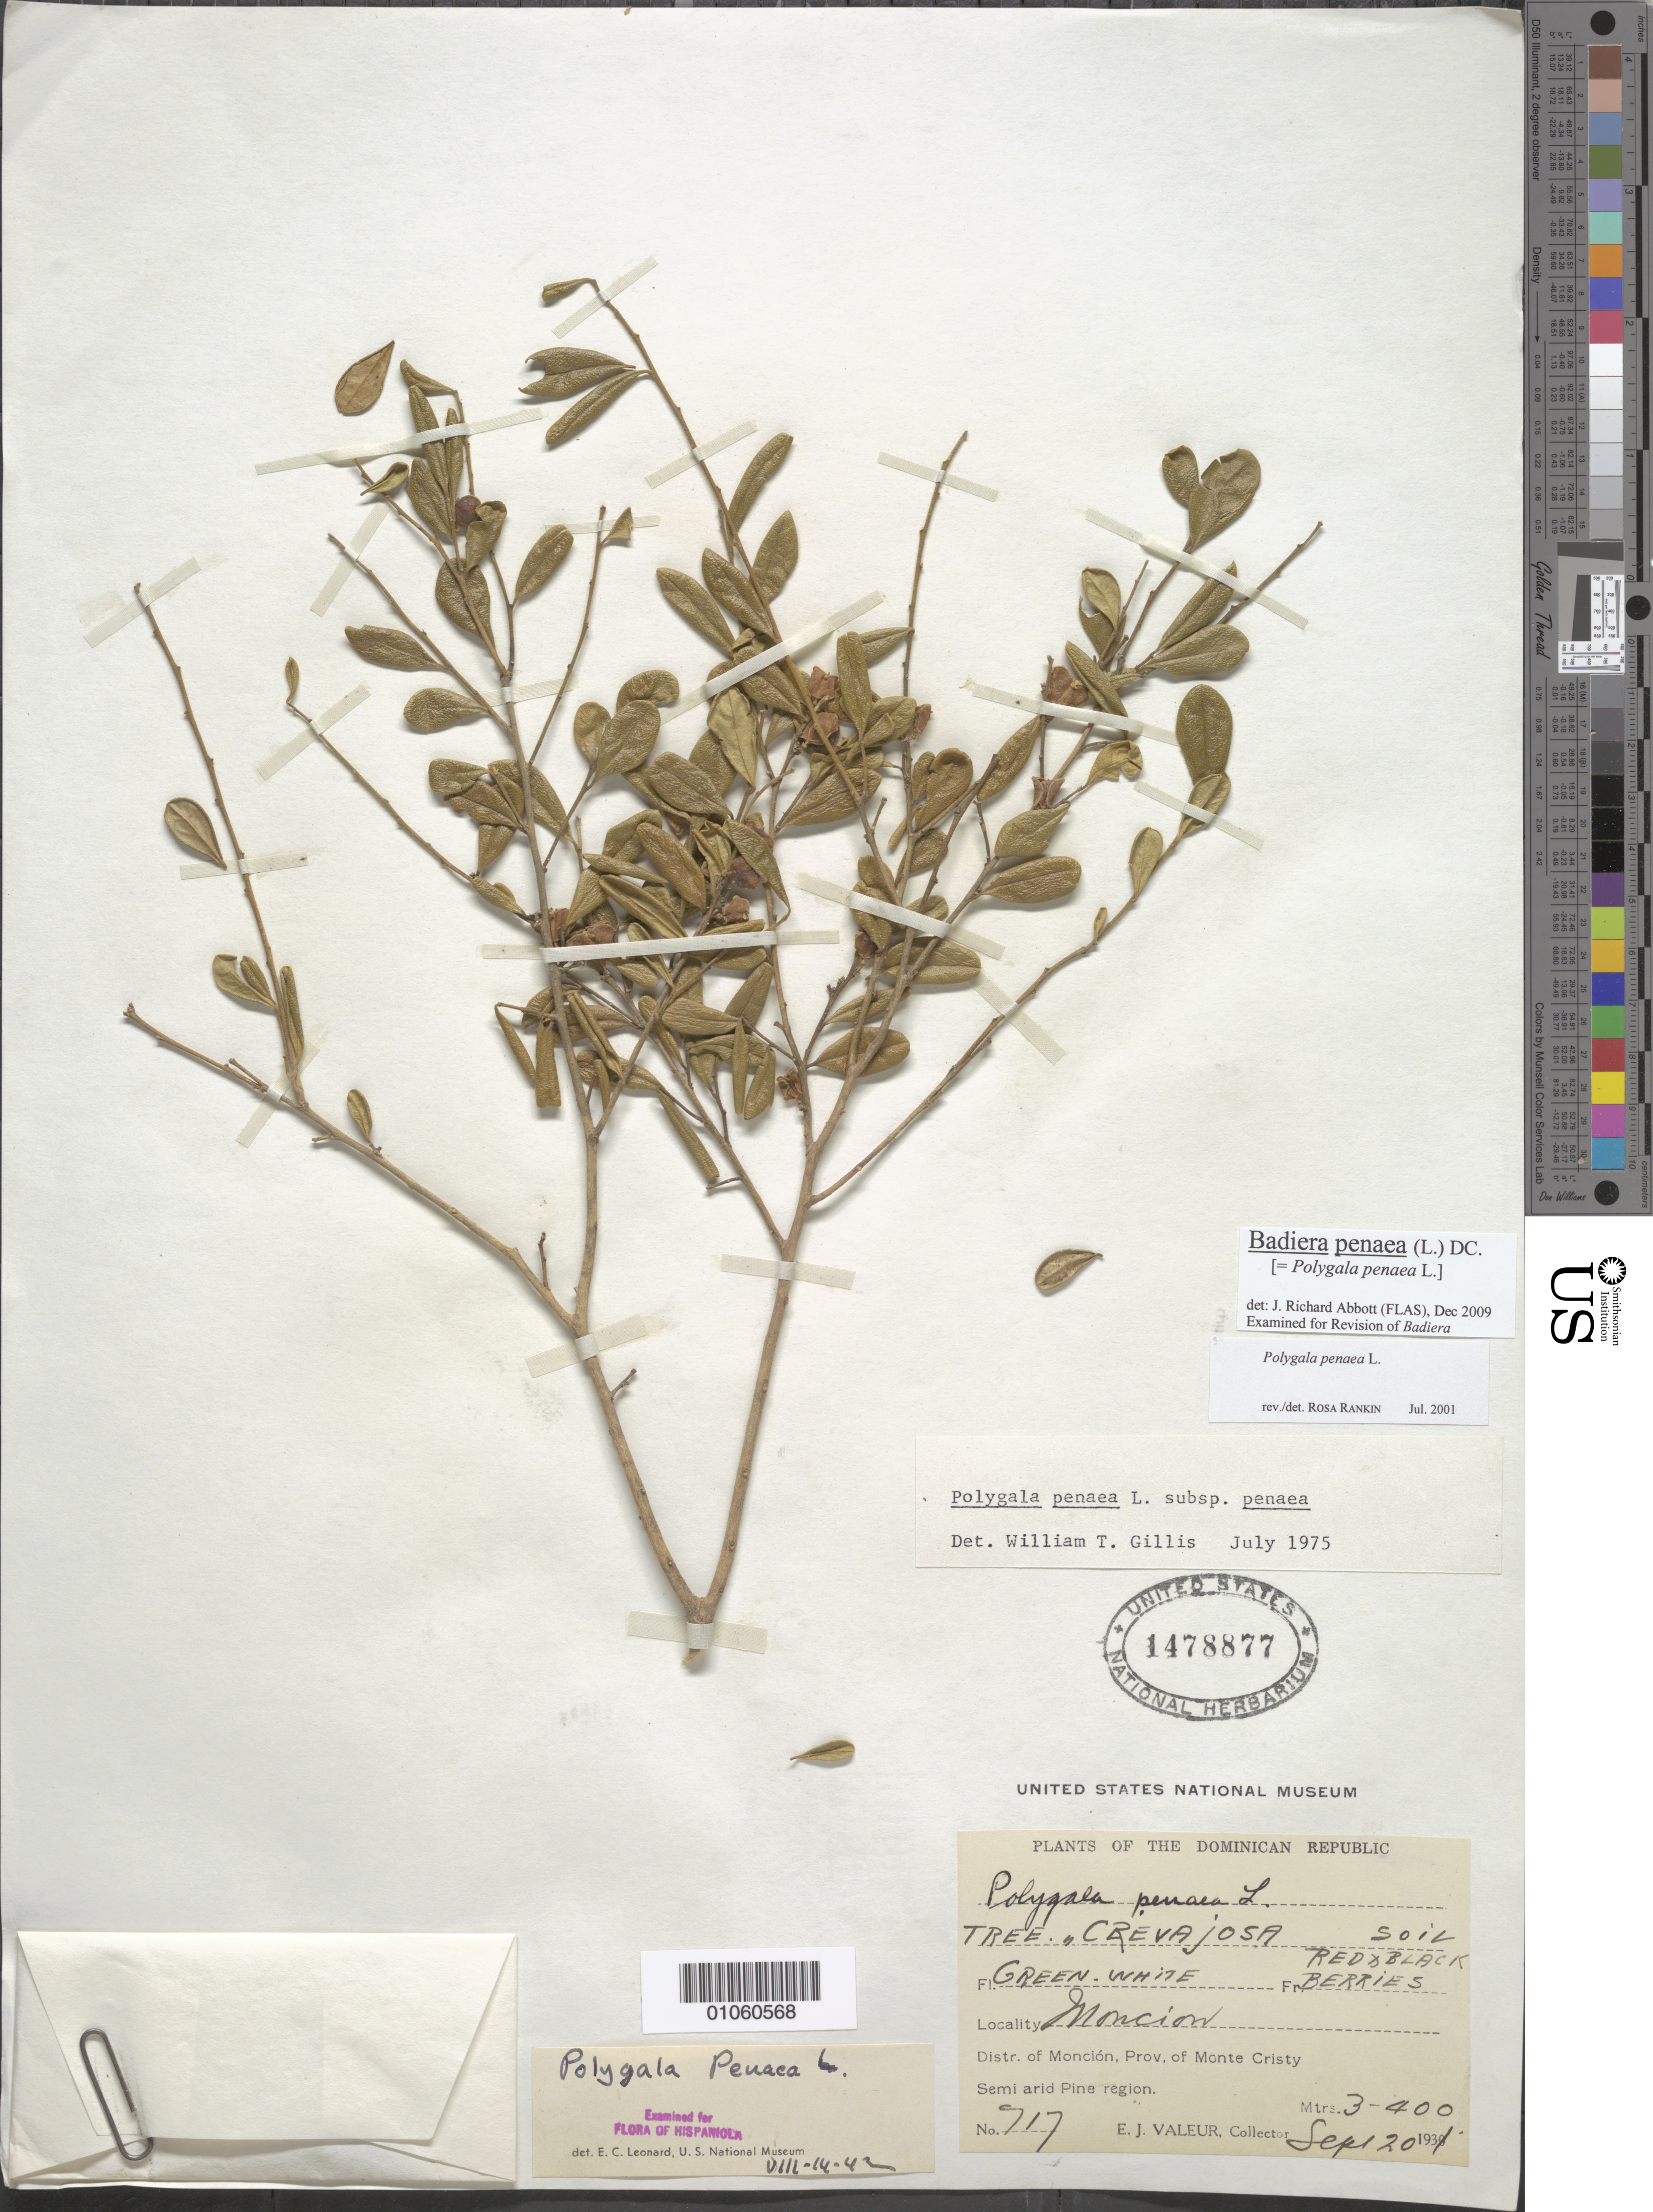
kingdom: Plantae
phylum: Tracheophyta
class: Magnoliopsida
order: Fabales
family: Polygalaceae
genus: Badiera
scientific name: Badiera penaea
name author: (L.) DC.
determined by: Abbott, J. R., (FLAS)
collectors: E. Valeur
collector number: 717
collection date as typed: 20 Sep 1931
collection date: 1931-09-20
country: Dominican Republic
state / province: Monte Cristi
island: Hispaniola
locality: Monción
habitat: Semi-arid region, crevajosa soil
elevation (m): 300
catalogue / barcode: US 1478877